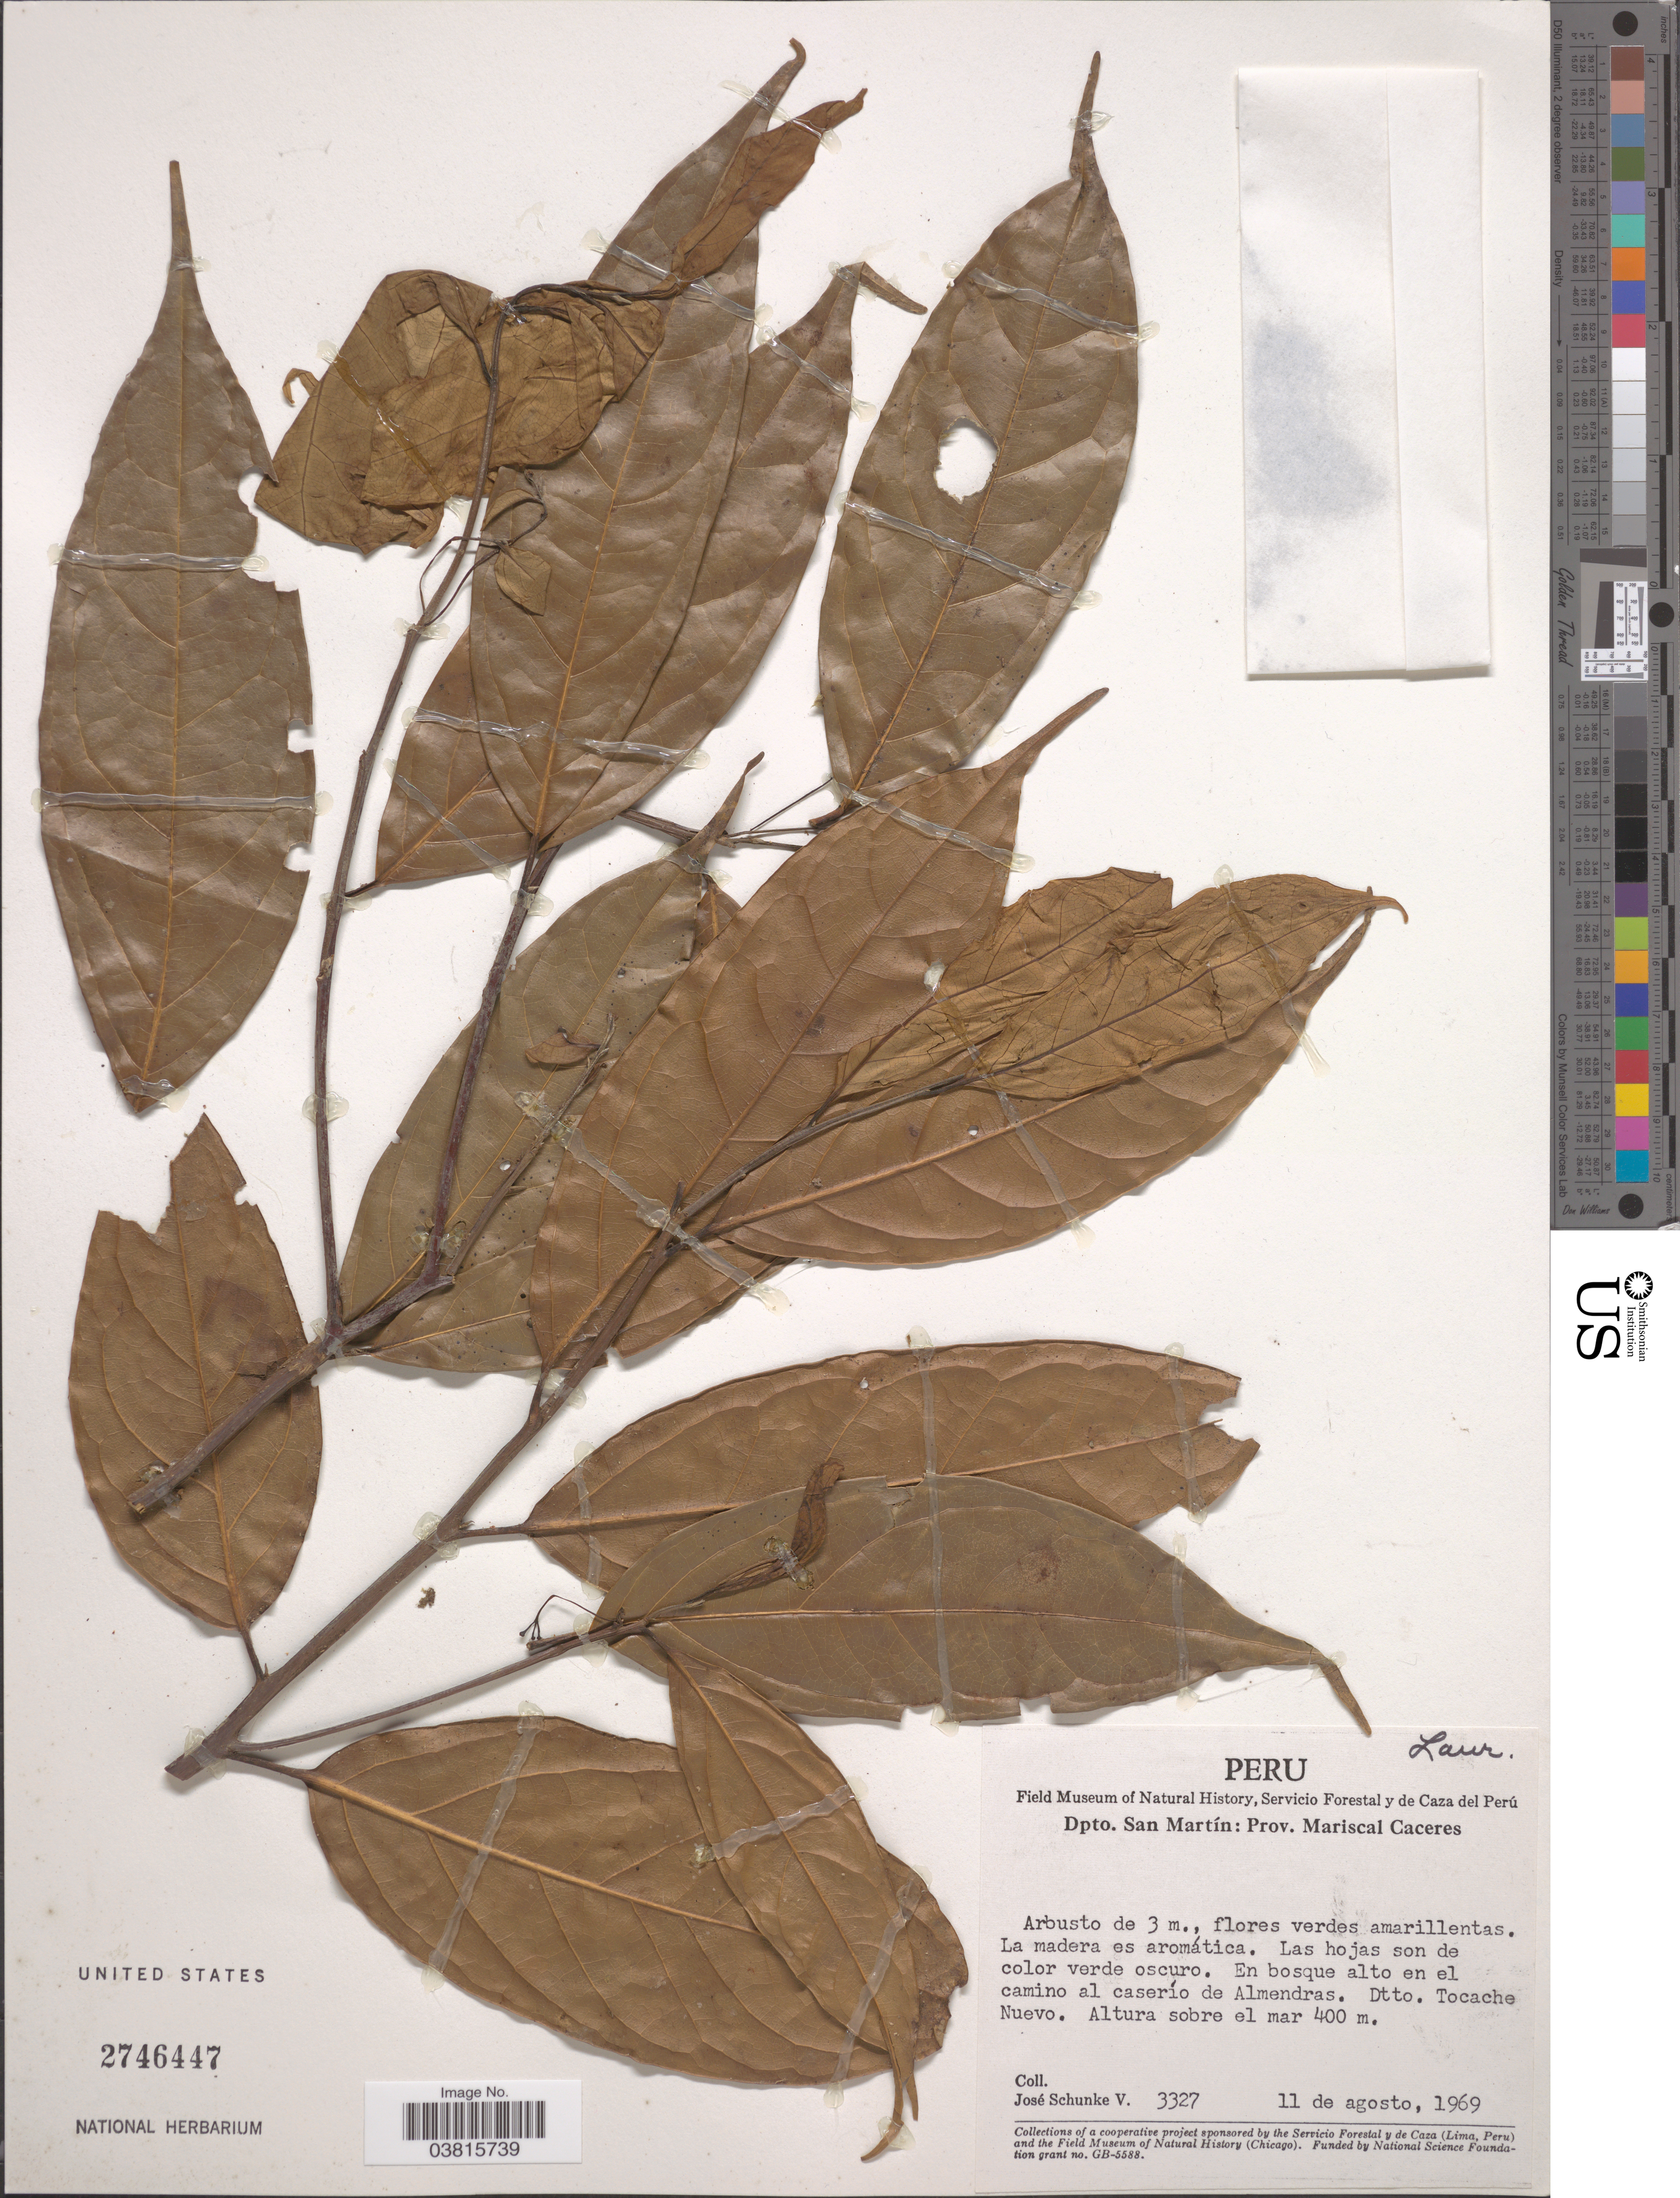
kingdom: Plantae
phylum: Tracheophyta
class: Magnoliopsida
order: Laurales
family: Lauraceae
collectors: J. Schunke Vigo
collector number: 3327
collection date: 1969-08-11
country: Peru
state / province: San Martín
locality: Dpto. San Martín: Prov. Mariscal Caceres. En bosque alto en el camino al caserío de Almendras. Dtto. Tocache Nuevo.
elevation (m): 400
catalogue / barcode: US 2746447